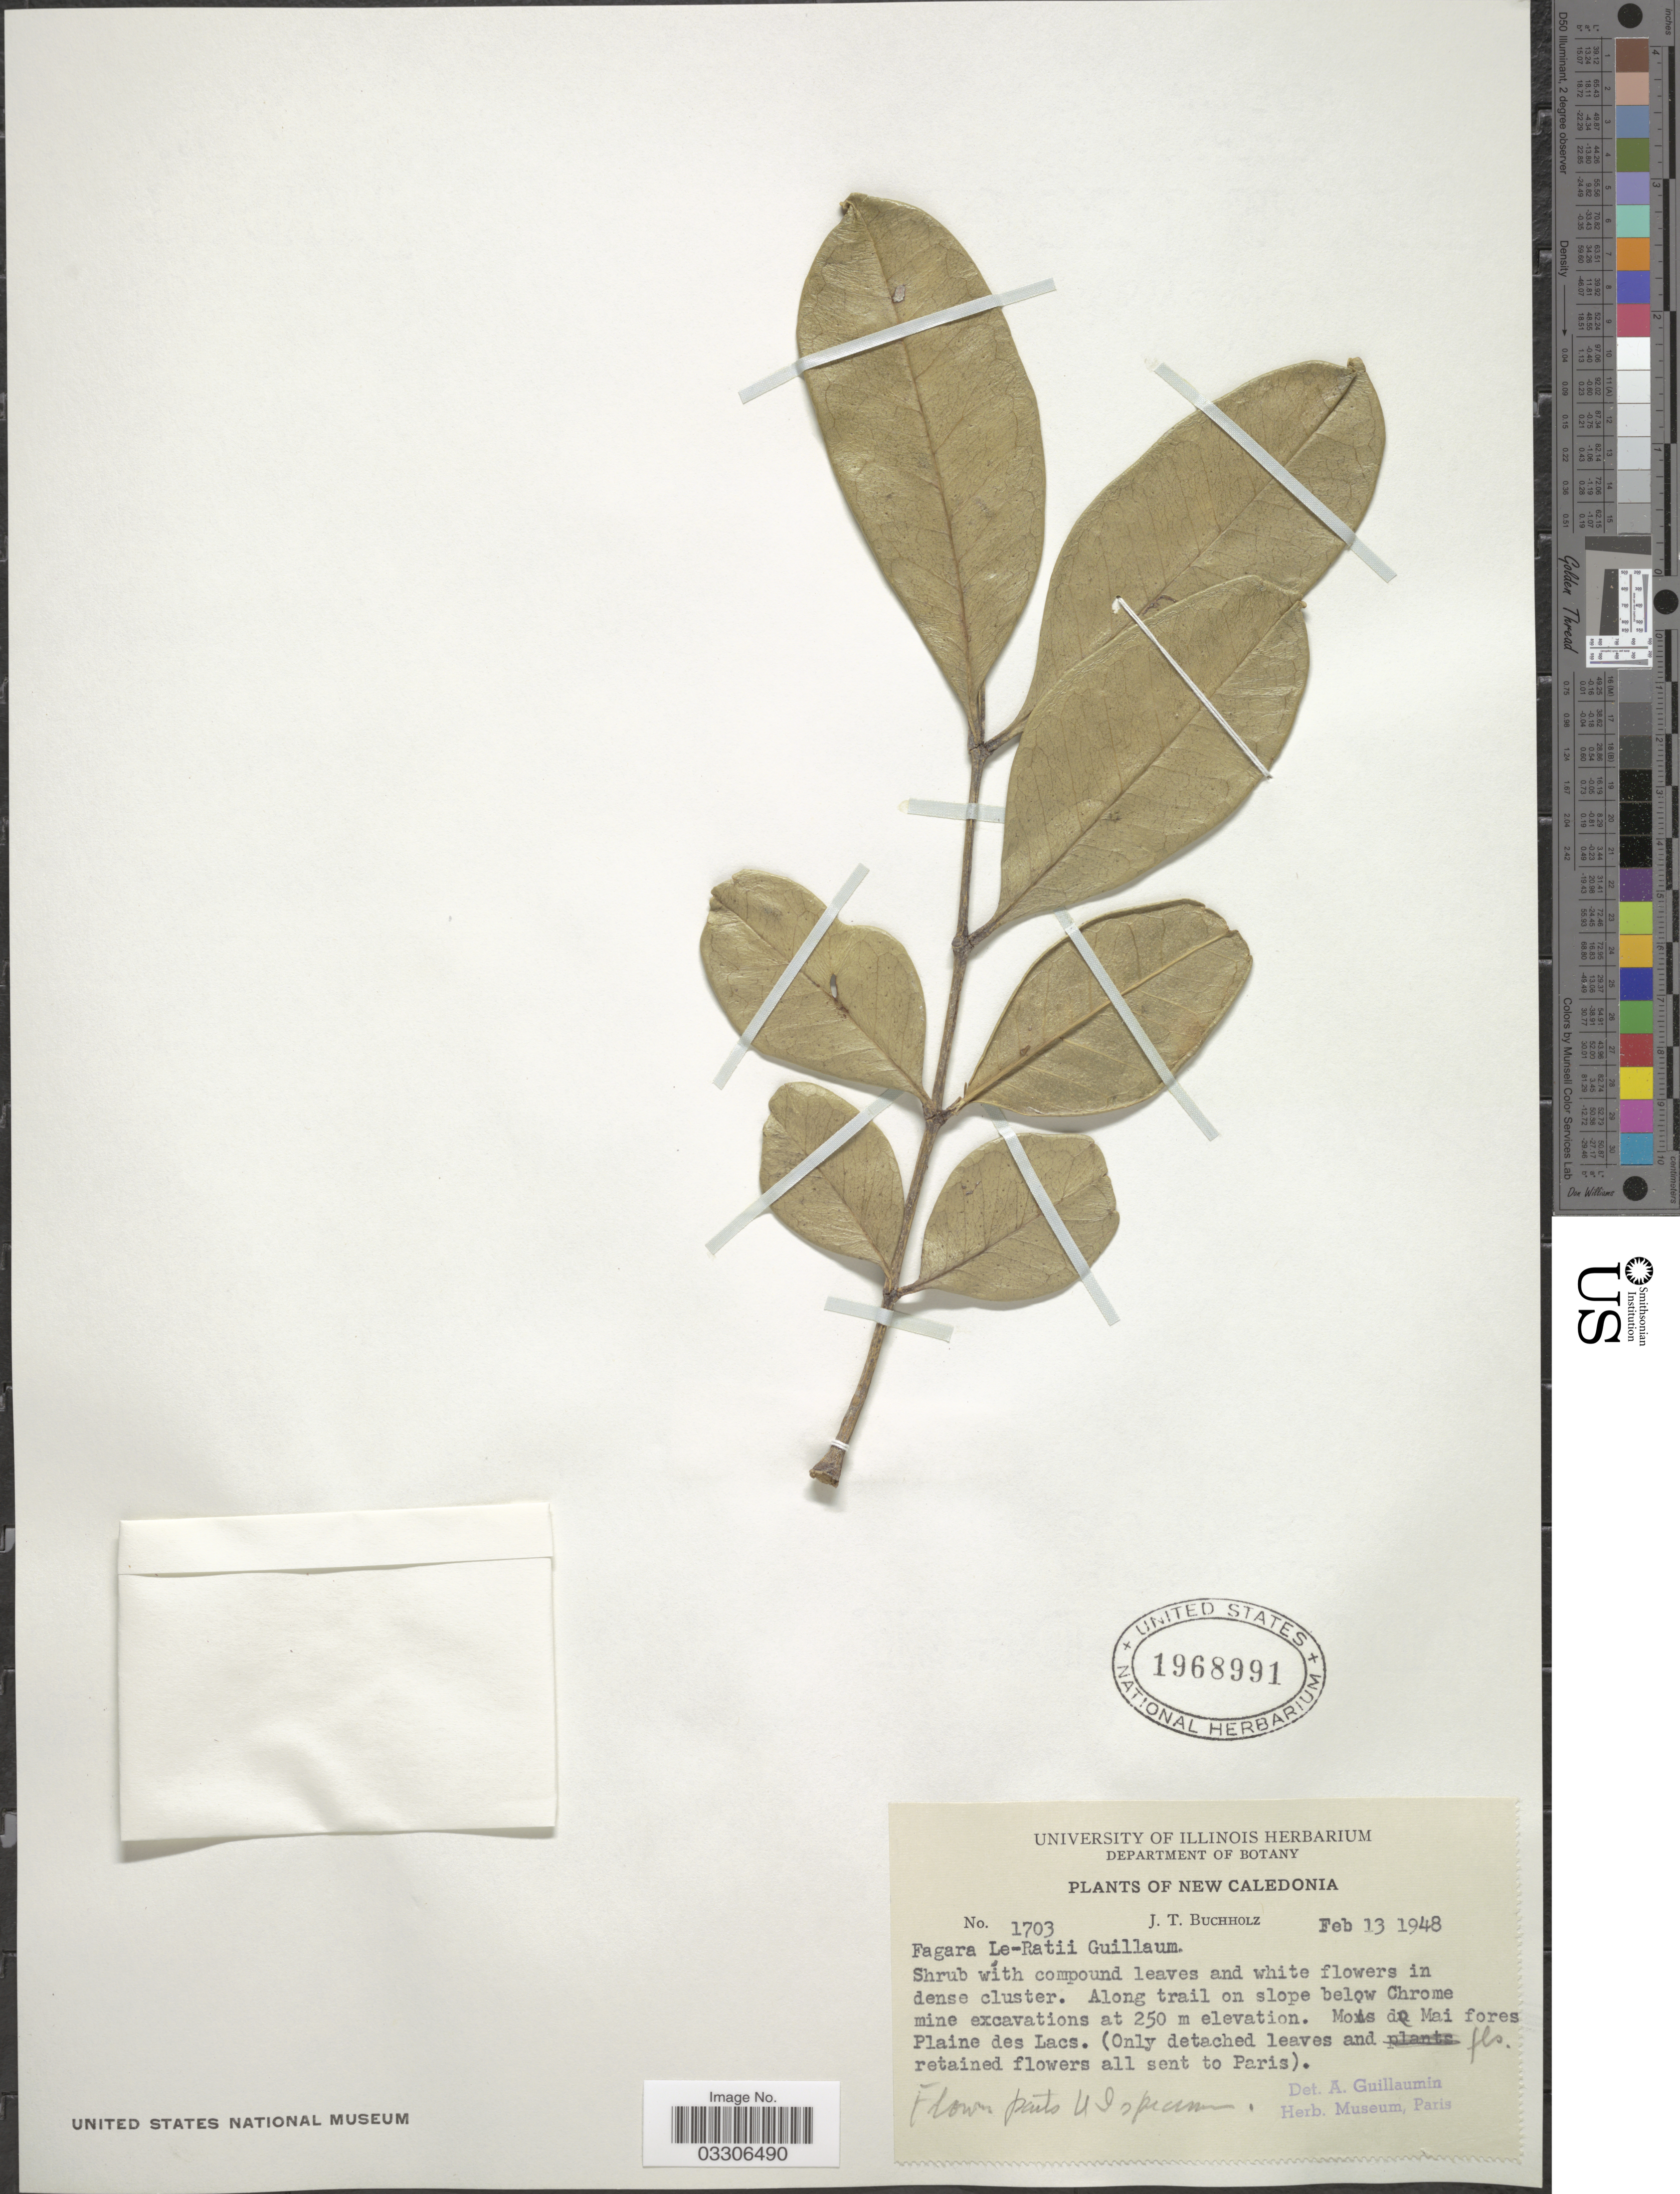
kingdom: Plantae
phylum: Tracheophyta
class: Magnoliopsida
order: Sapindales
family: Rutaceae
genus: Zanthoxylum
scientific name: Zanthoxylum sarasinii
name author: Guillaumin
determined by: Hartley, T. G.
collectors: J. T. Buchholz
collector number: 1703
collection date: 1948-02-10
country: New Caledonia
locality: Along trail on slope below Chrome mine excavations. Mots [interpreted] de Mai forest Plaine des Lacs.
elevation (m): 250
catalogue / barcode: US 1968991